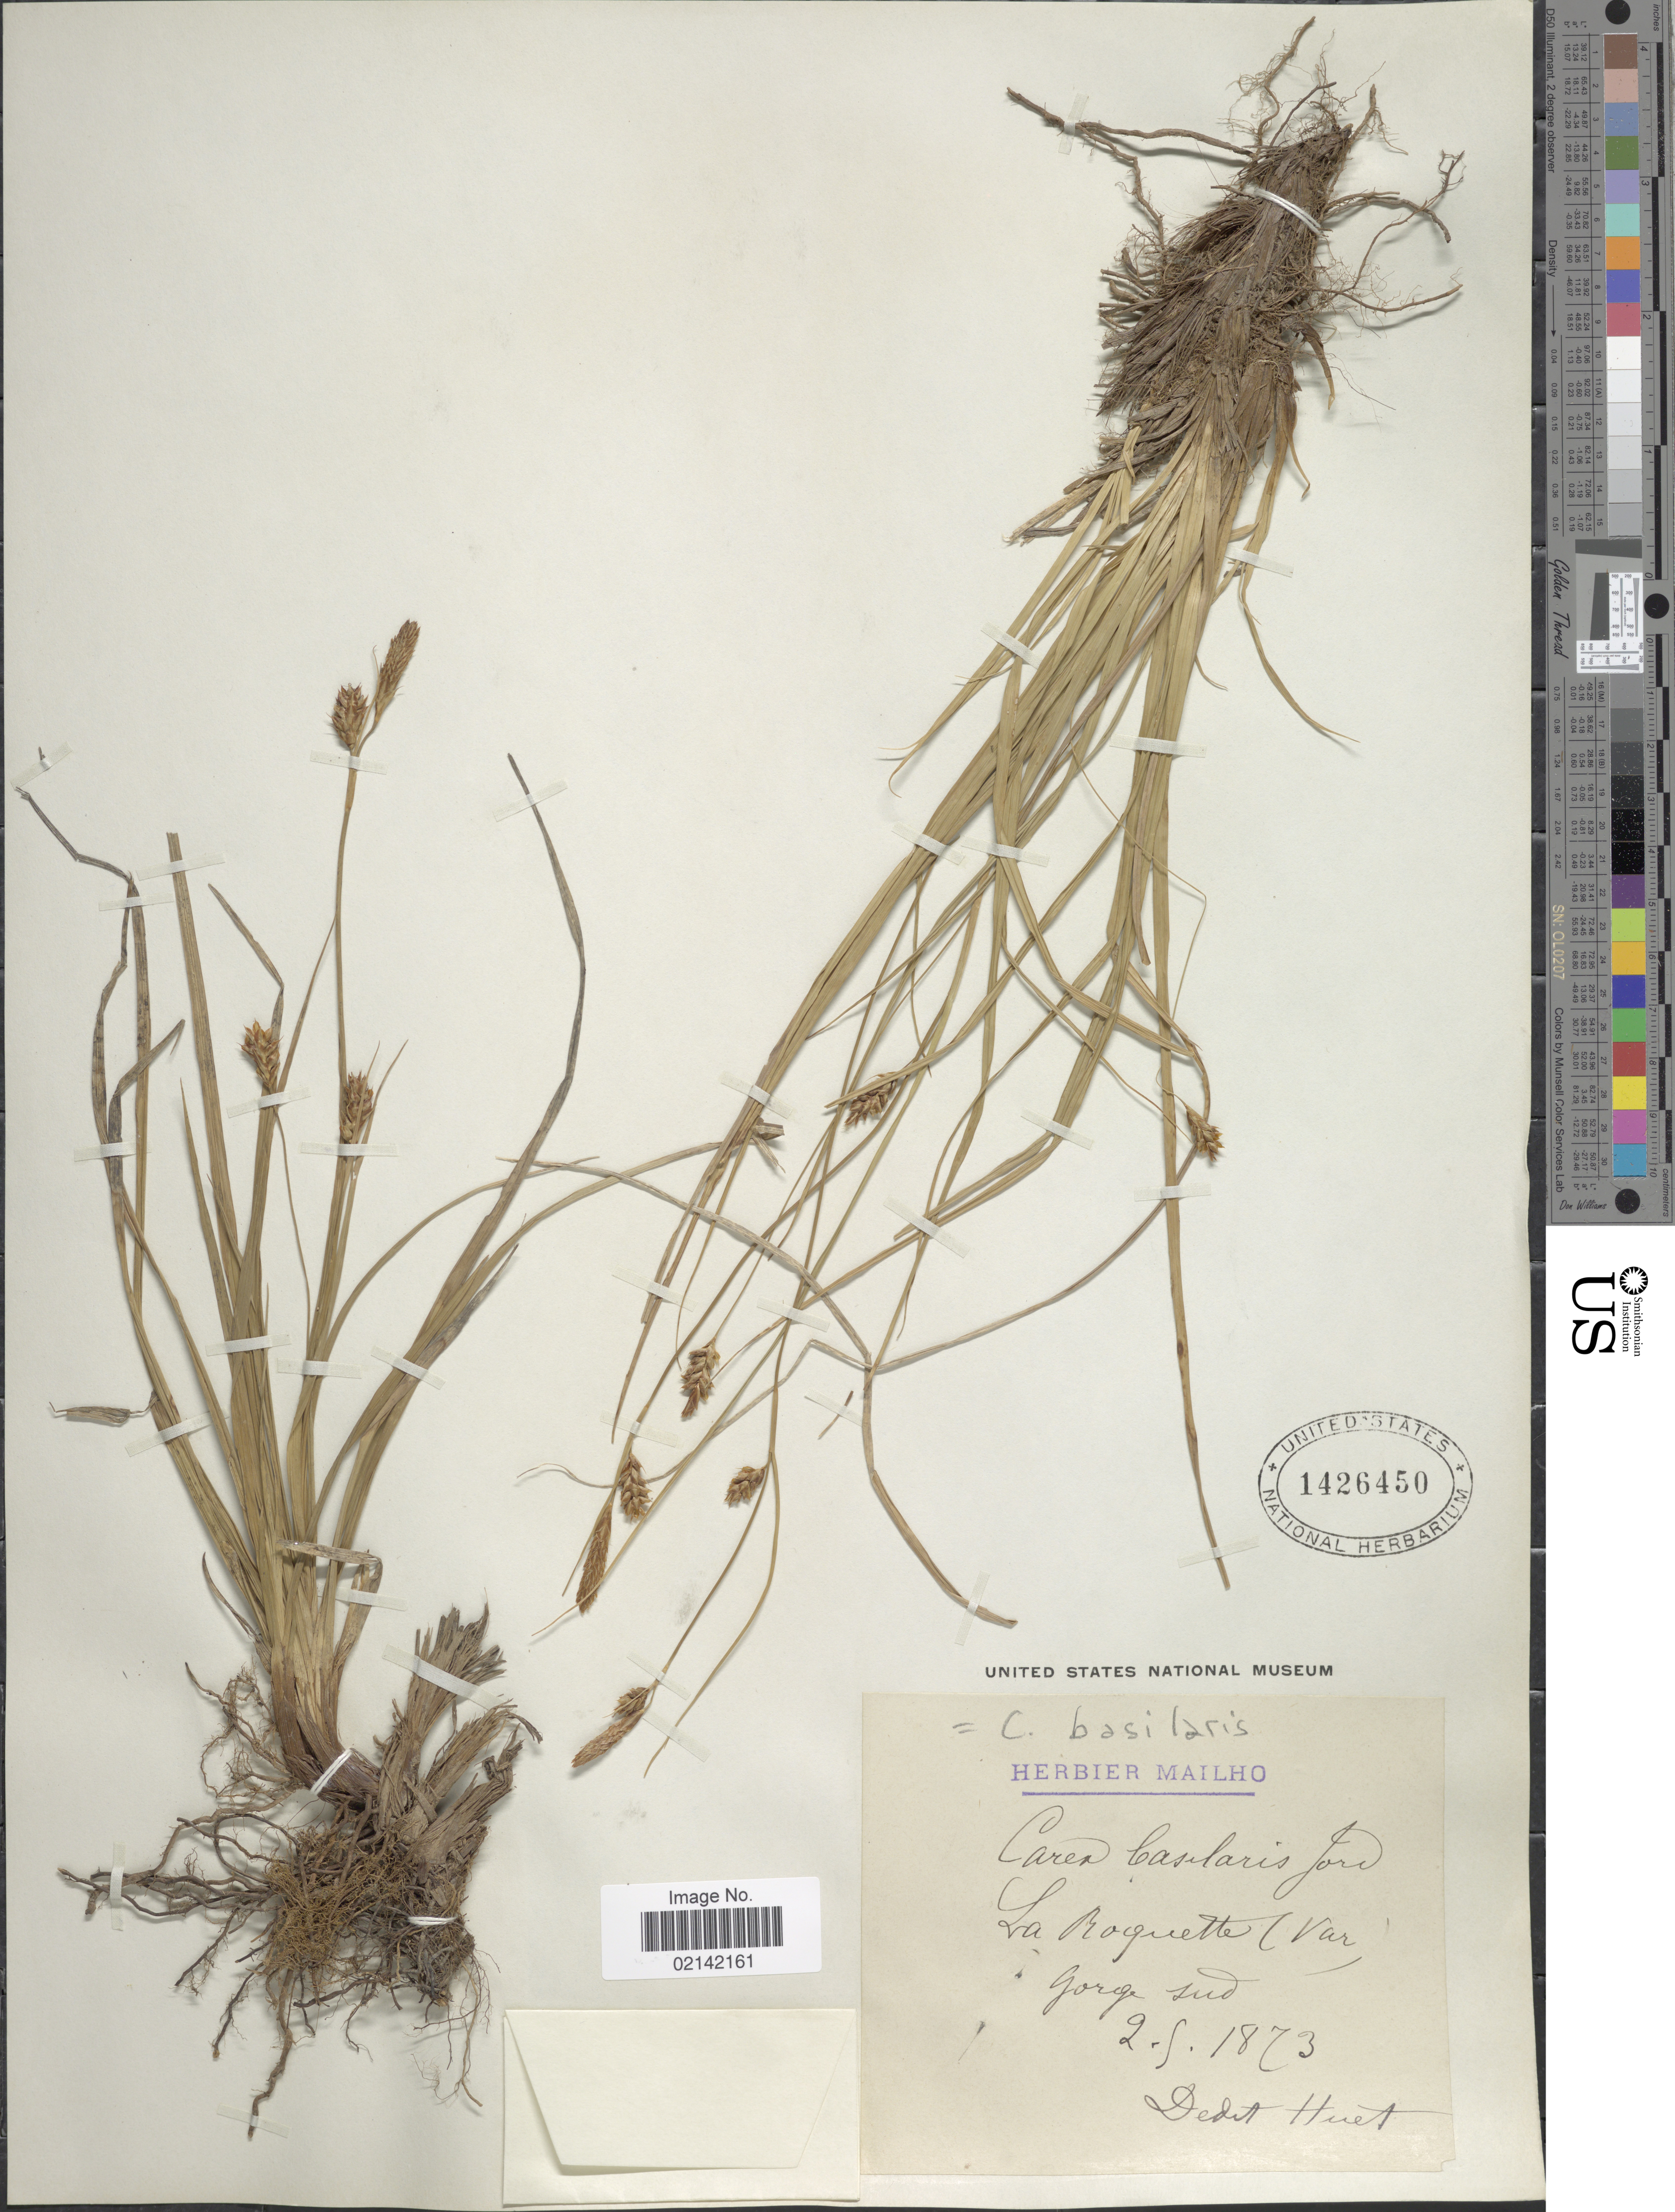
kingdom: Plantae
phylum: Tracheophyta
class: Liliopsida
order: Poales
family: Cyperaceae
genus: Carex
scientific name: Carex depressa subsp. basiliaris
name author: (Jord.) Cif. & Giacom.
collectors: -. Huet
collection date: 1873-05-02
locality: La Boquette, Var, Gorge sud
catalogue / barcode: US 1426450